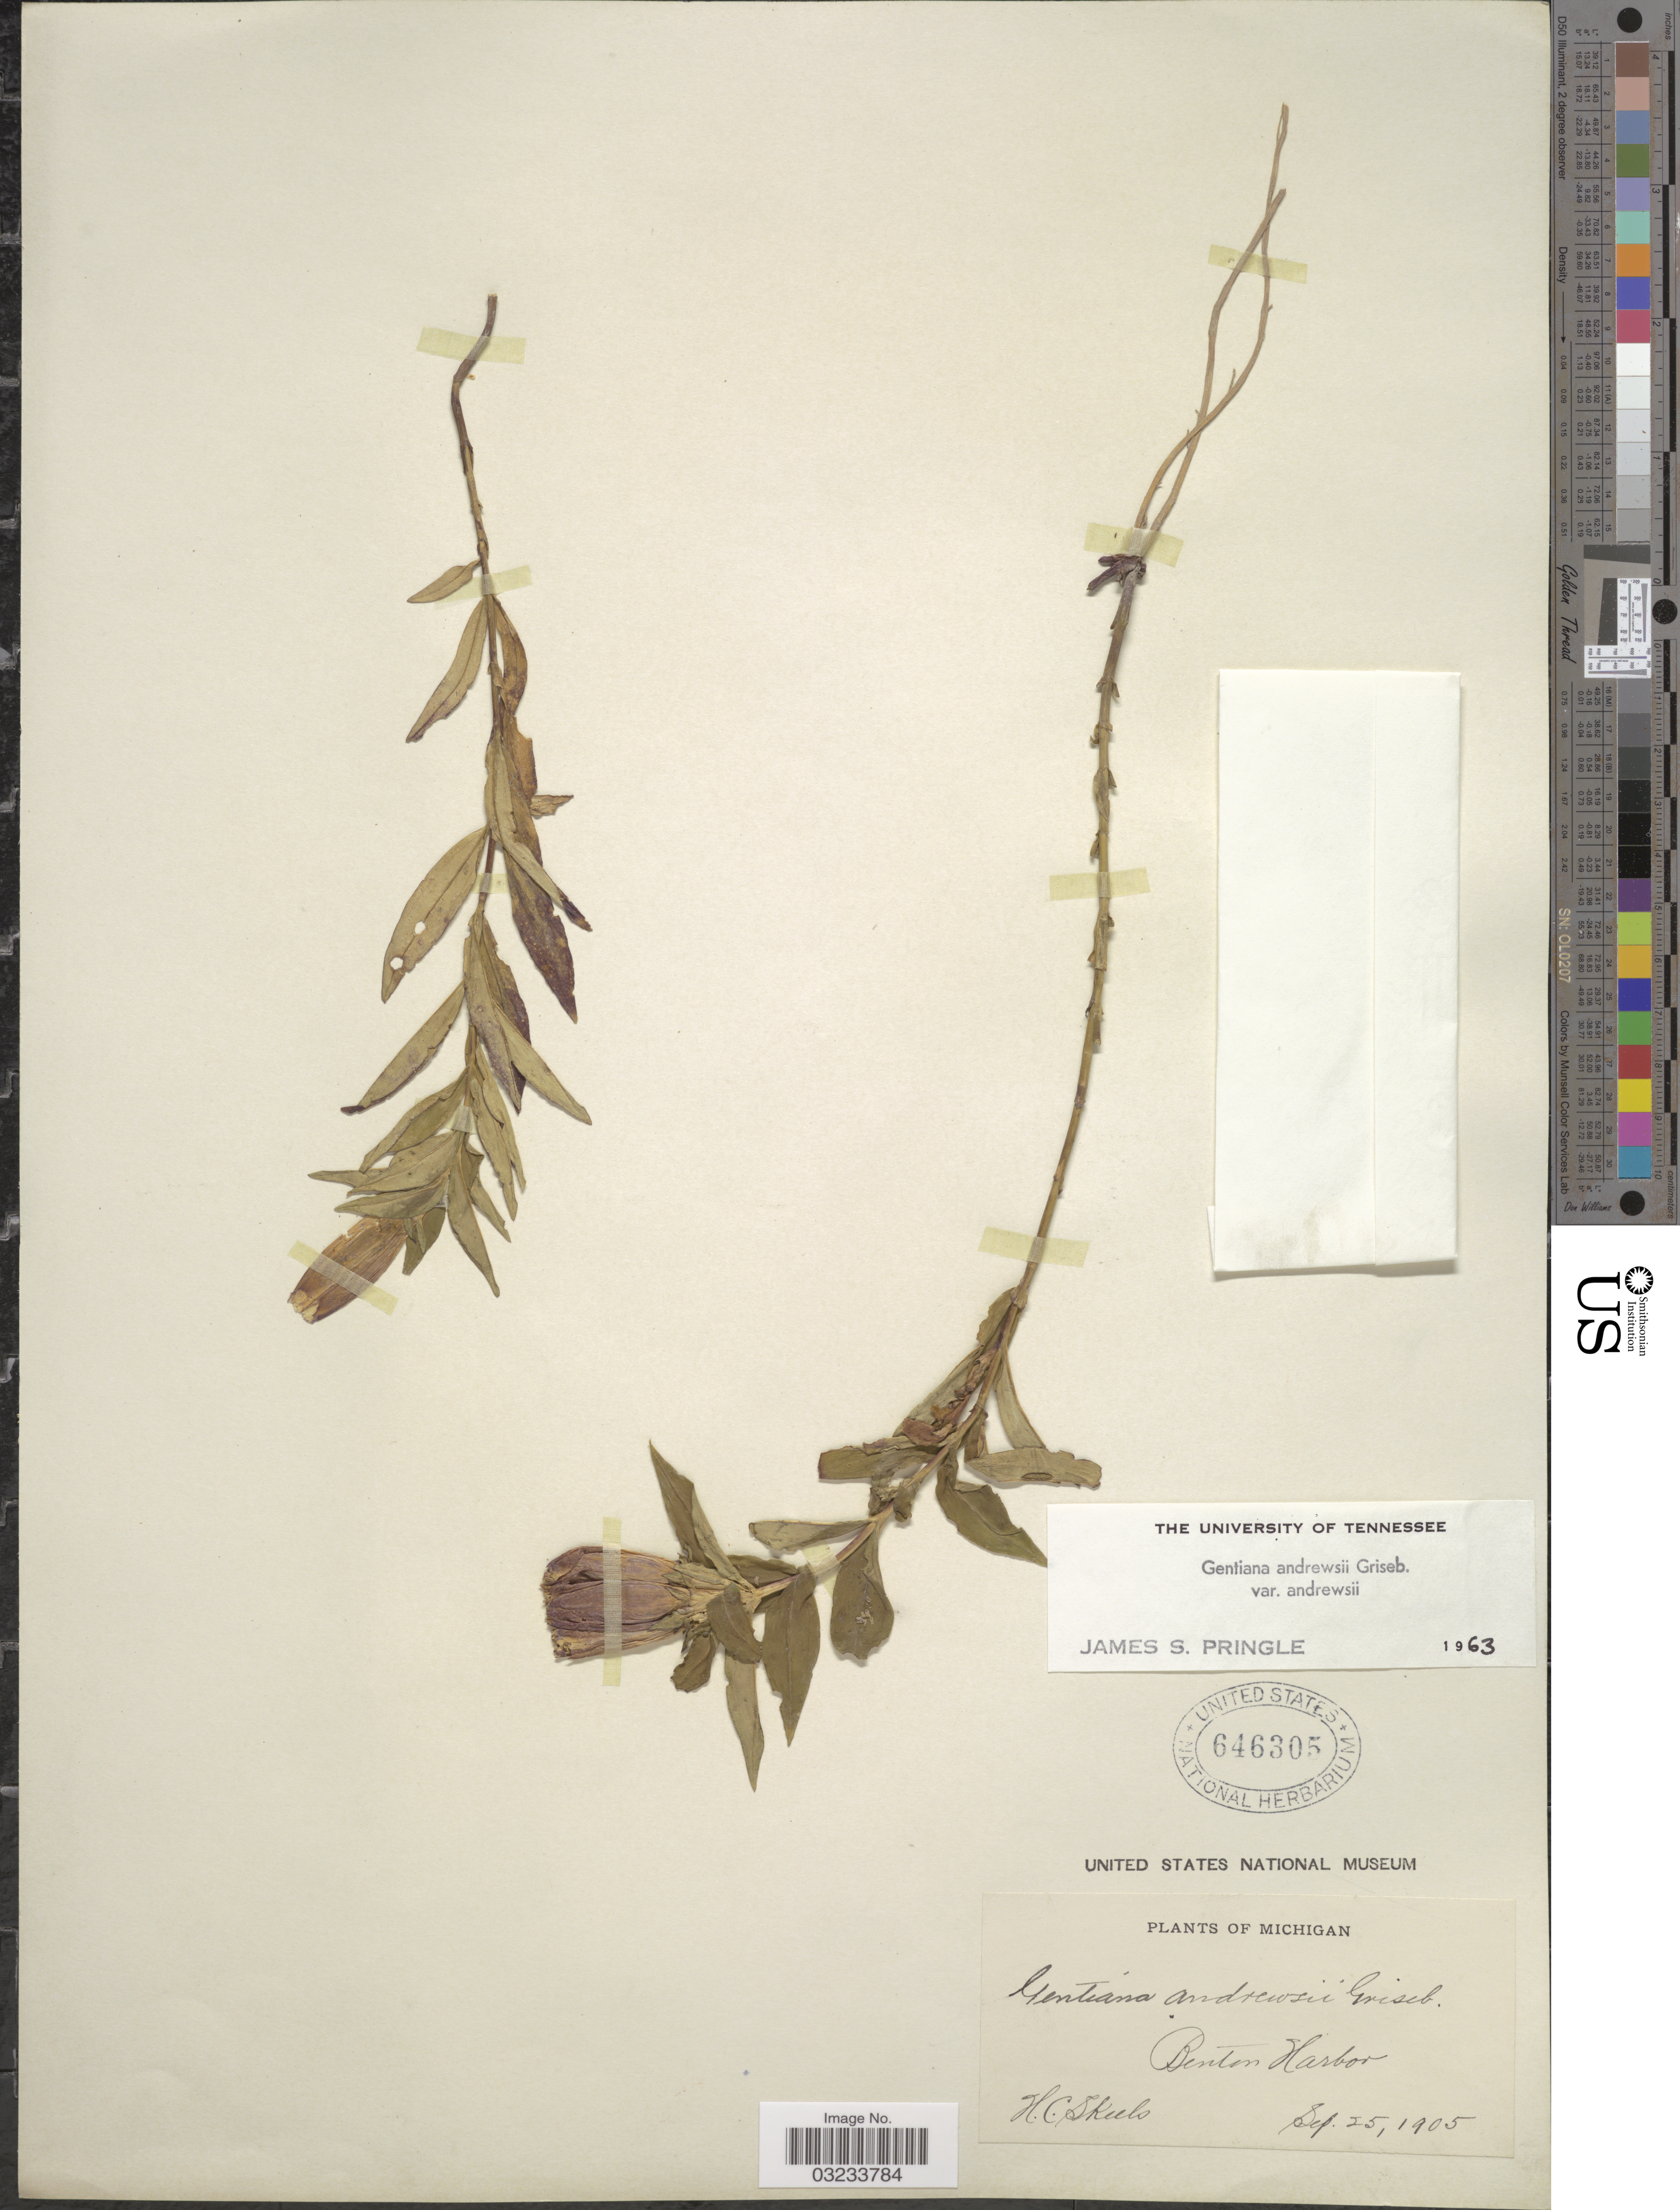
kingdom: Plantae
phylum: Tracheophyta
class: Magnoliopsida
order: Gentianales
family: Gentianaceae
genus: Gentiana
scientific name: Gentiana andrewsii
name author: Griseb.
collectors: H. Skeels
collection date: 1905-09-25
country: United States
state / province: Michigan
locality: Benton Harbor.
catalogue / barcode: US 646305